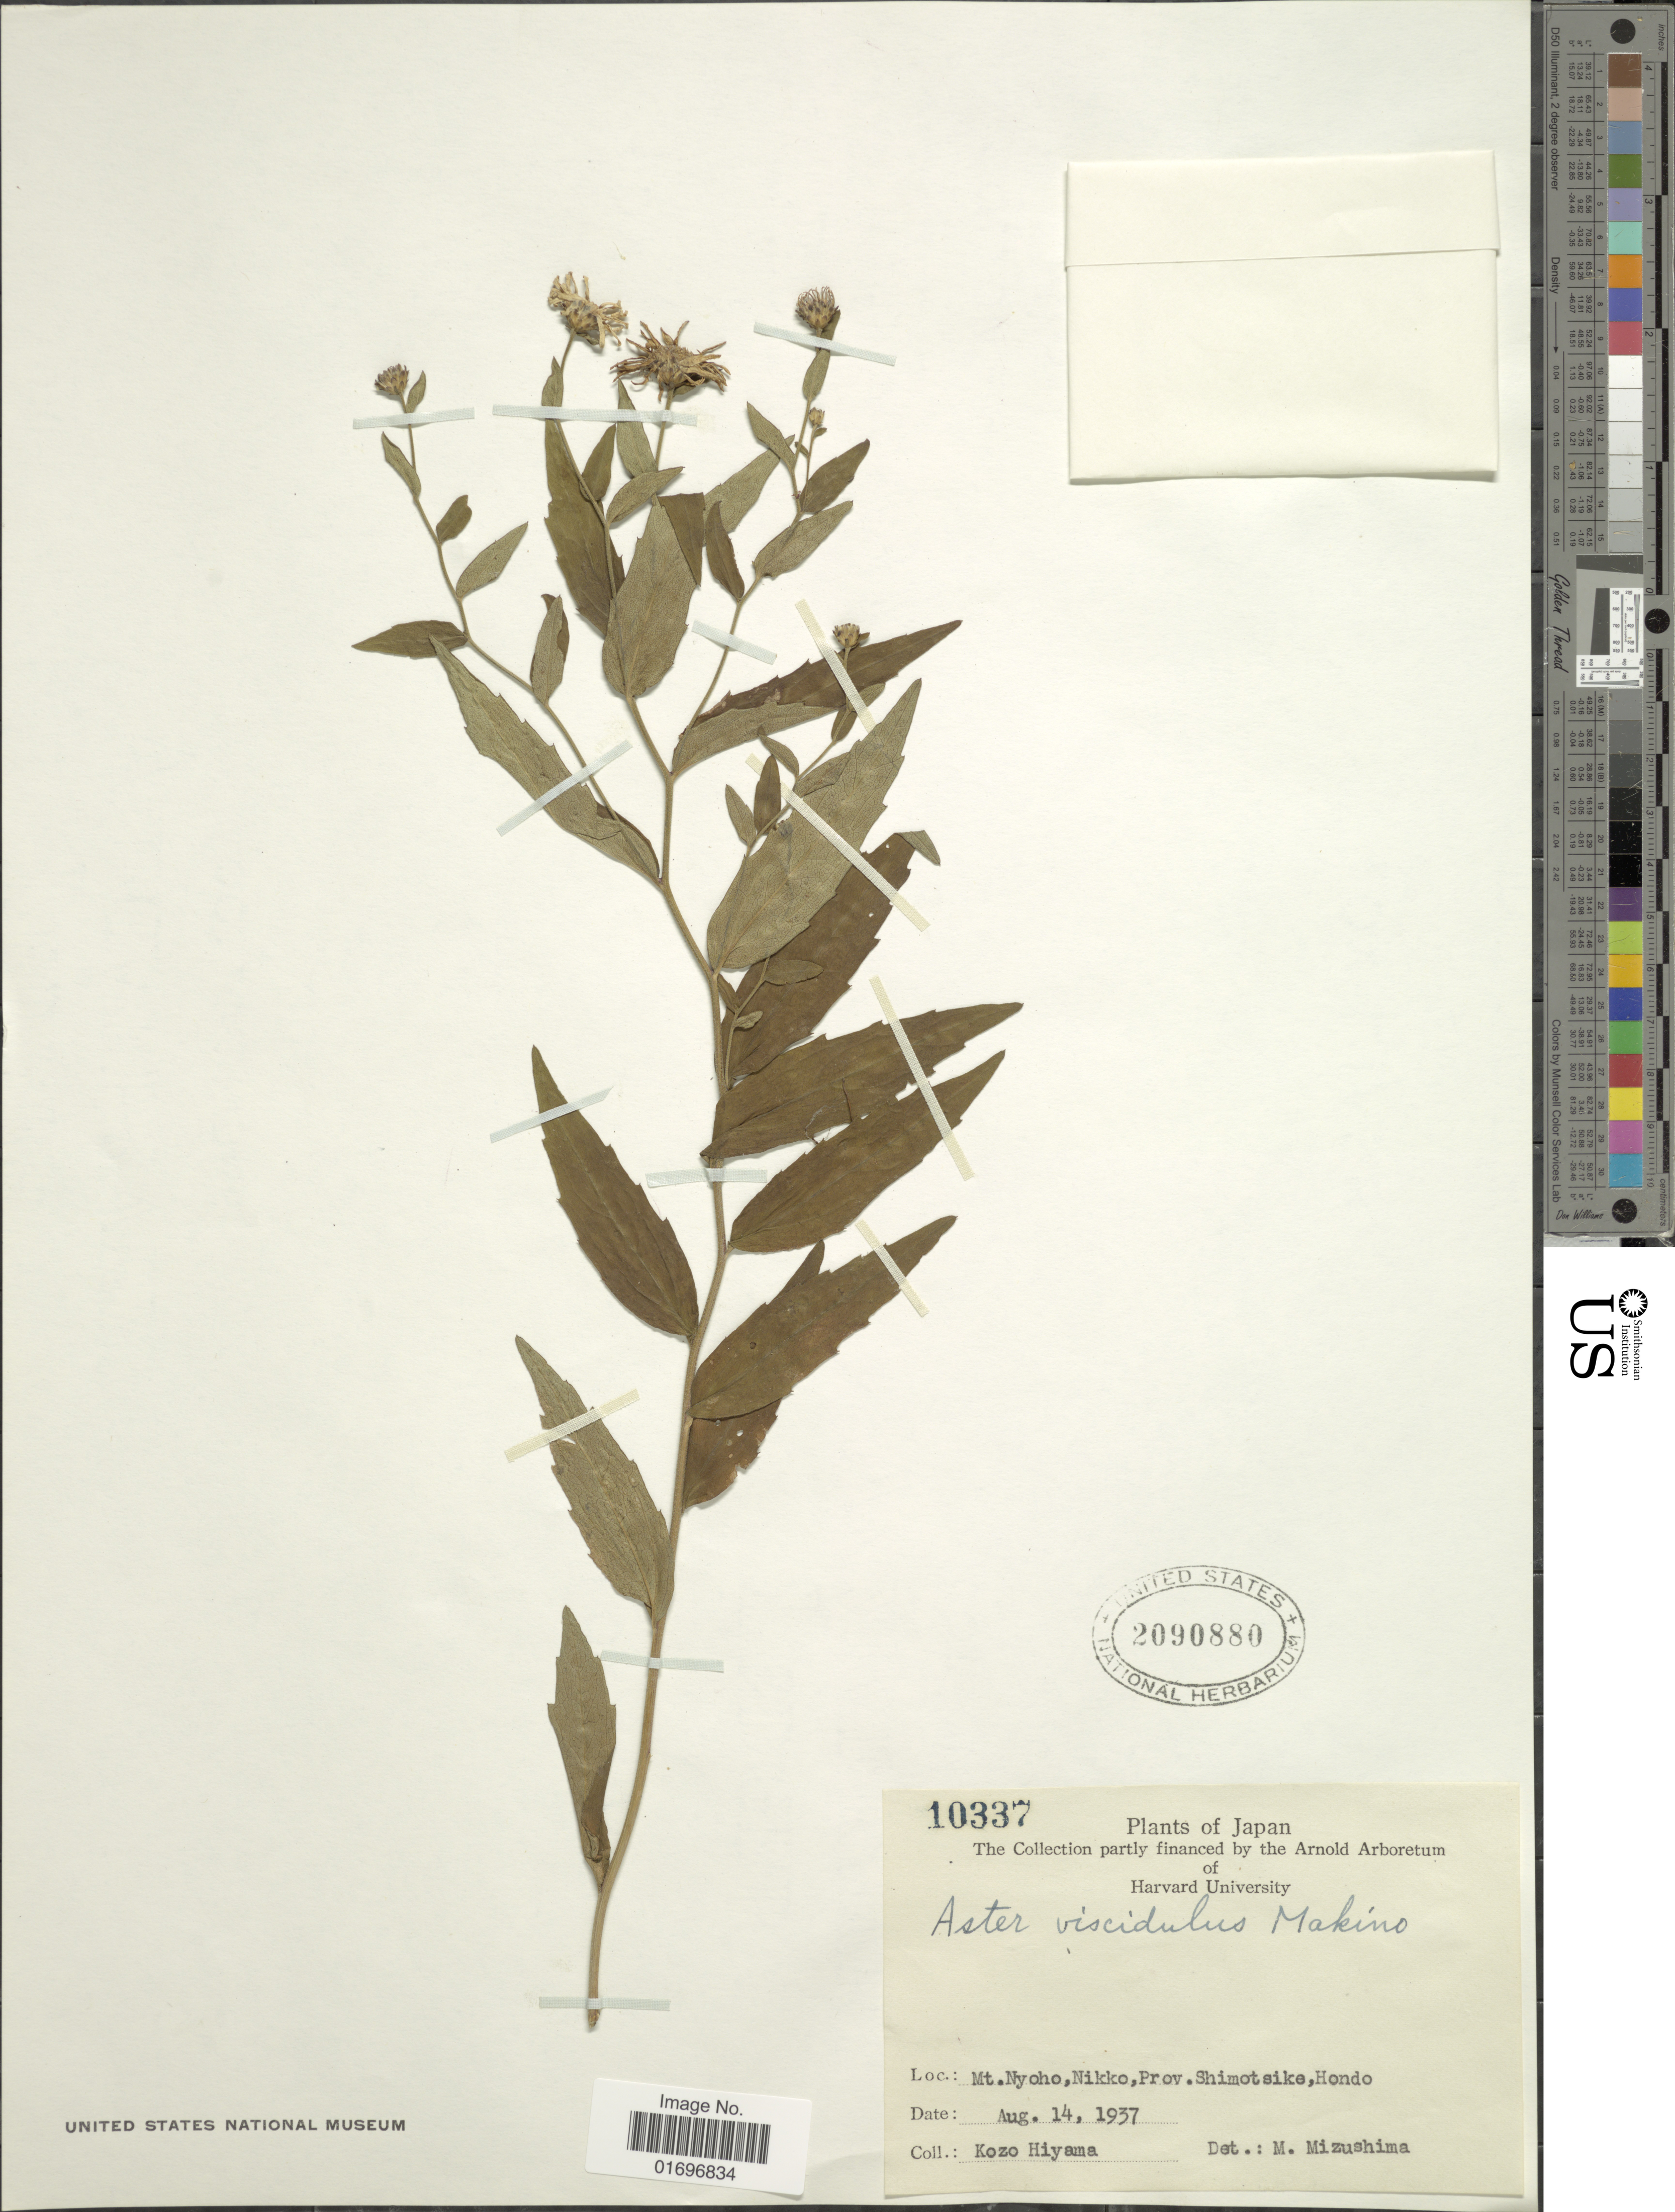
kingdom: Plantae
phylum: Tracheophyta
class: Magnoliopsida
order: Asterales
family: Asteraceae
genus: Aster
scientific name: Aster viscidulus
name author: (Makino) Makino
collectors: K. Hiyama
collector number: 10337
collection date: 1937-08-14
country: Japan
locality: Mt. Nyoho, Nikko, Prov. Shimotsike, Hondo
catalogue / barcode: US 2090880